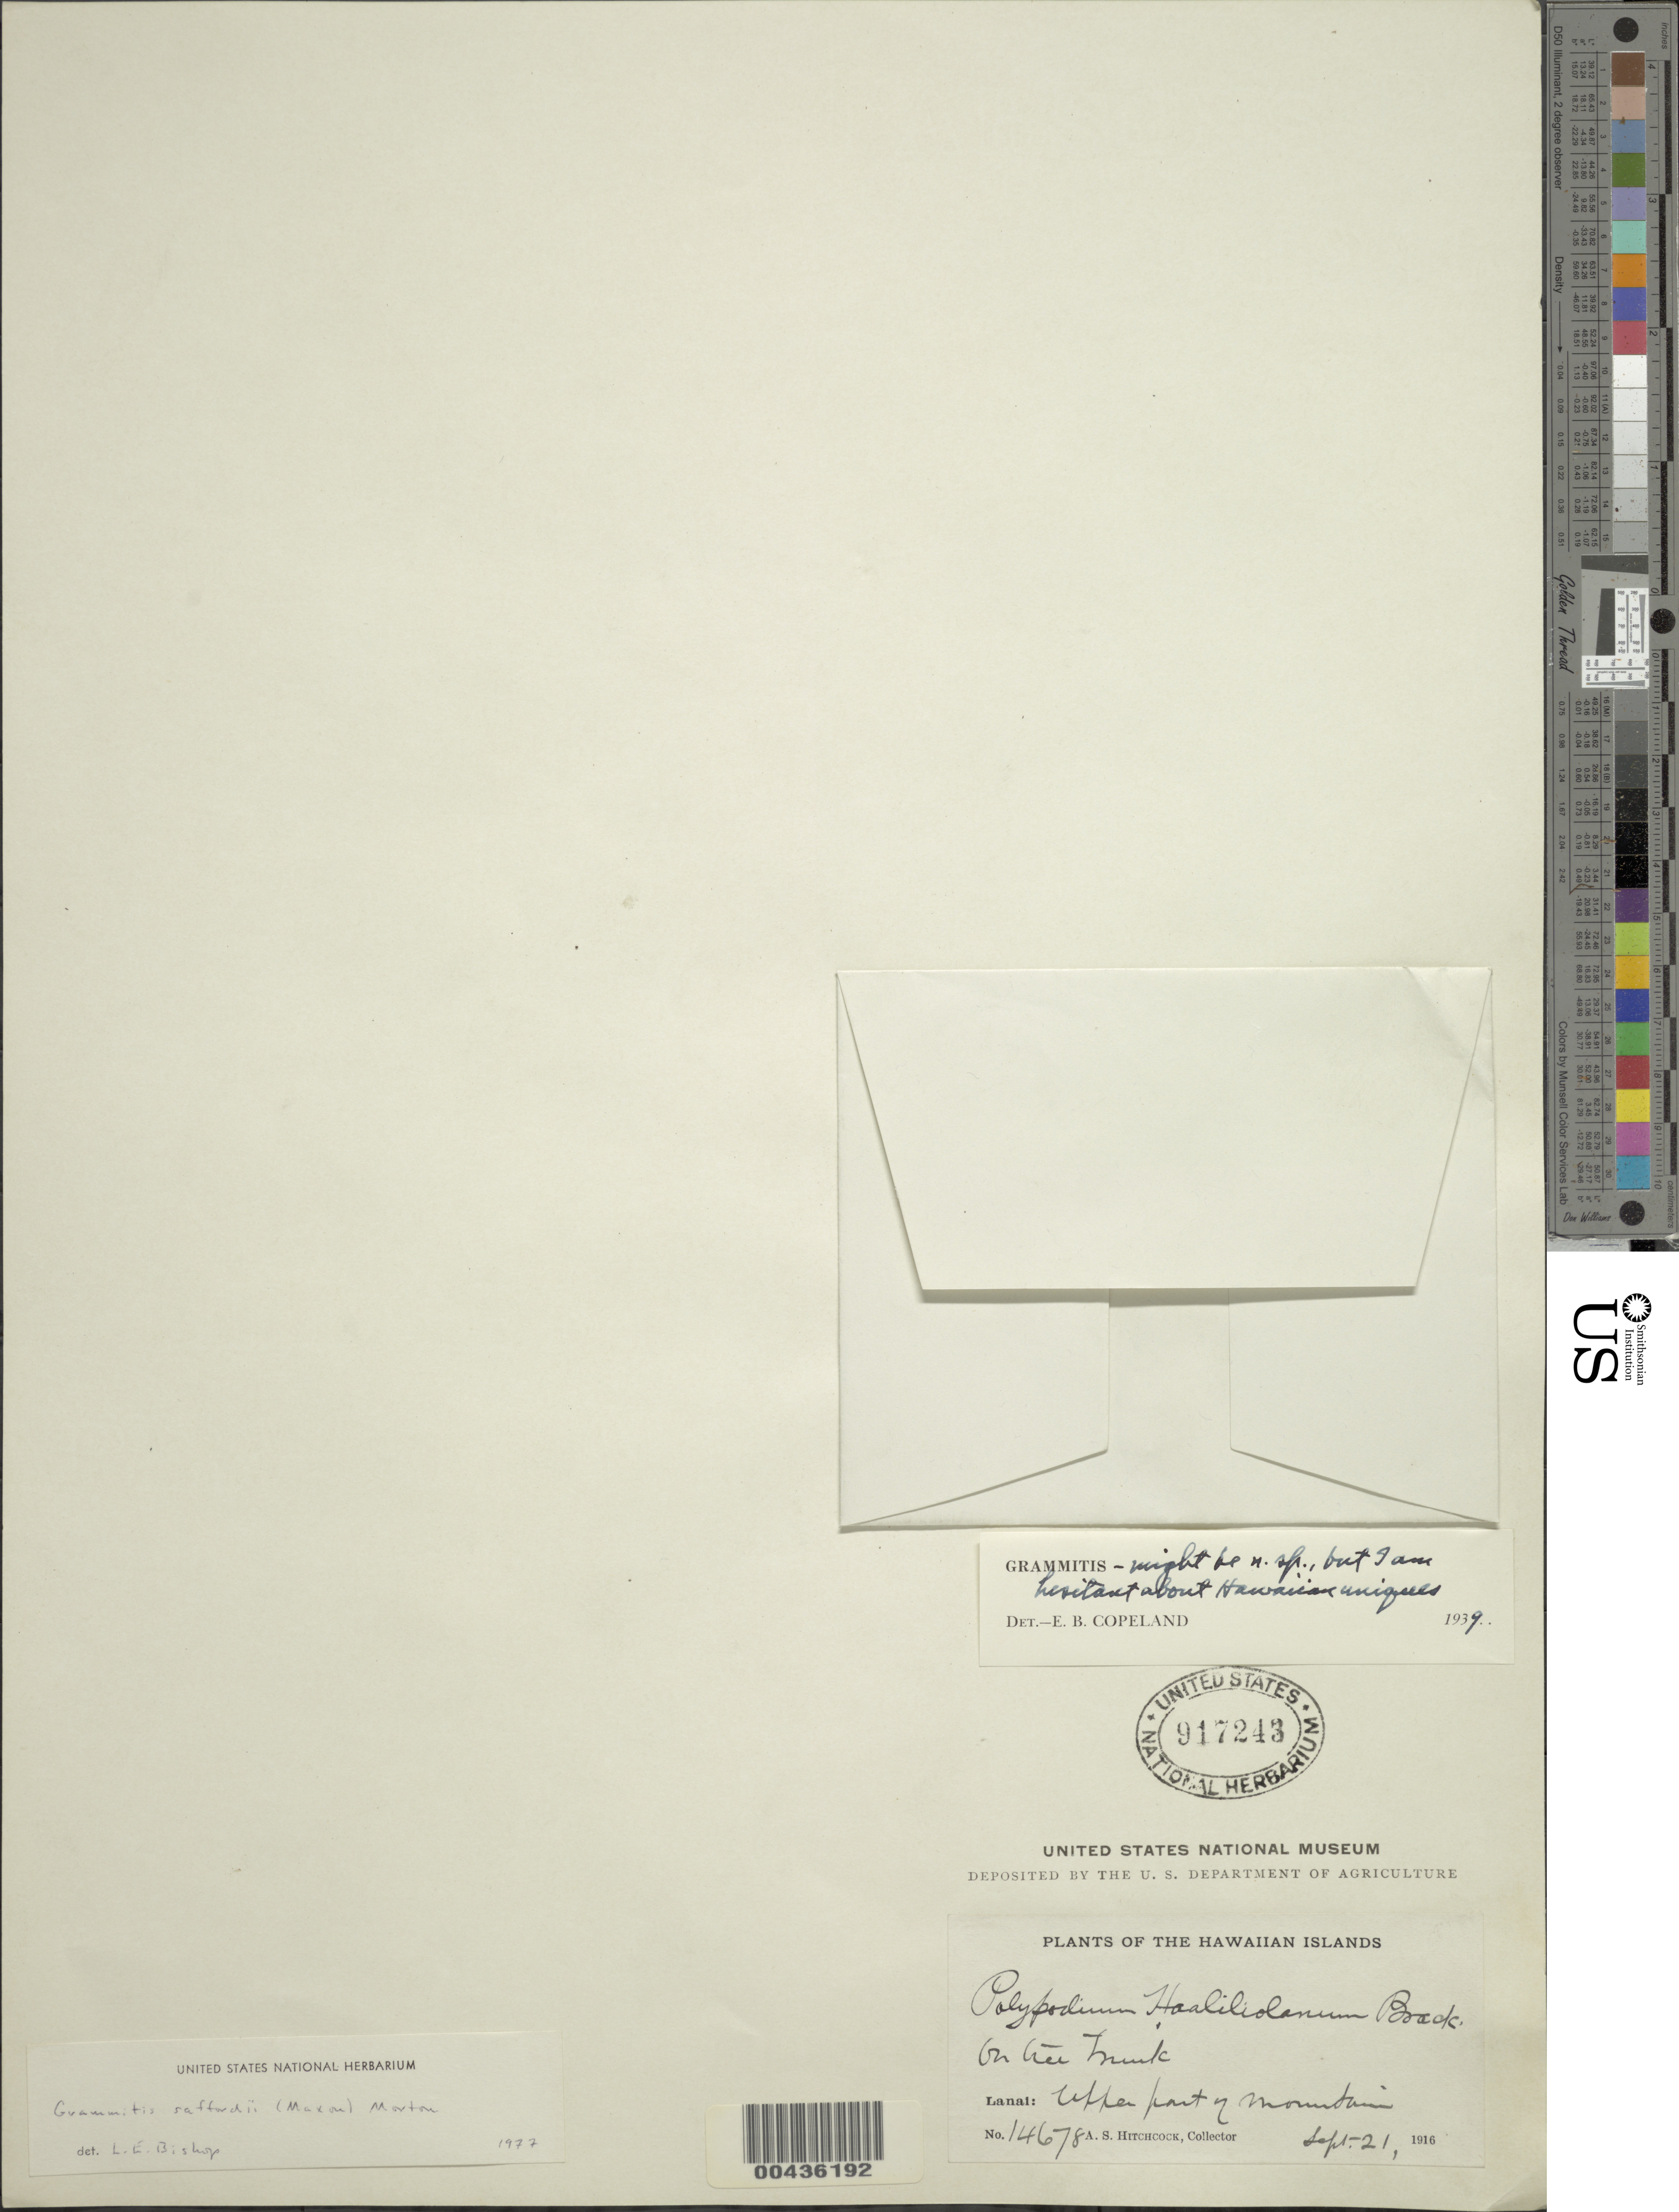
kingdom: Plantae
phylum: Tracheophyta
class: Polypodiopsida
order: Polypodiales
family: Polypodiaceae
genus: Stenogrammitis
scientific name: Stenogrammitis saffordii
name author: (Maxon) Labiak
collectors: A. S. Hitchcock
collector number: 14678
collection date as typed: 21 Sep 1916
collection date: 1916-09-21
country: United States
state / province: Hawaii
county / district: Maui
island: Lana'i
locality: Upper part of Mountain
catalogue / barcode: US 917243